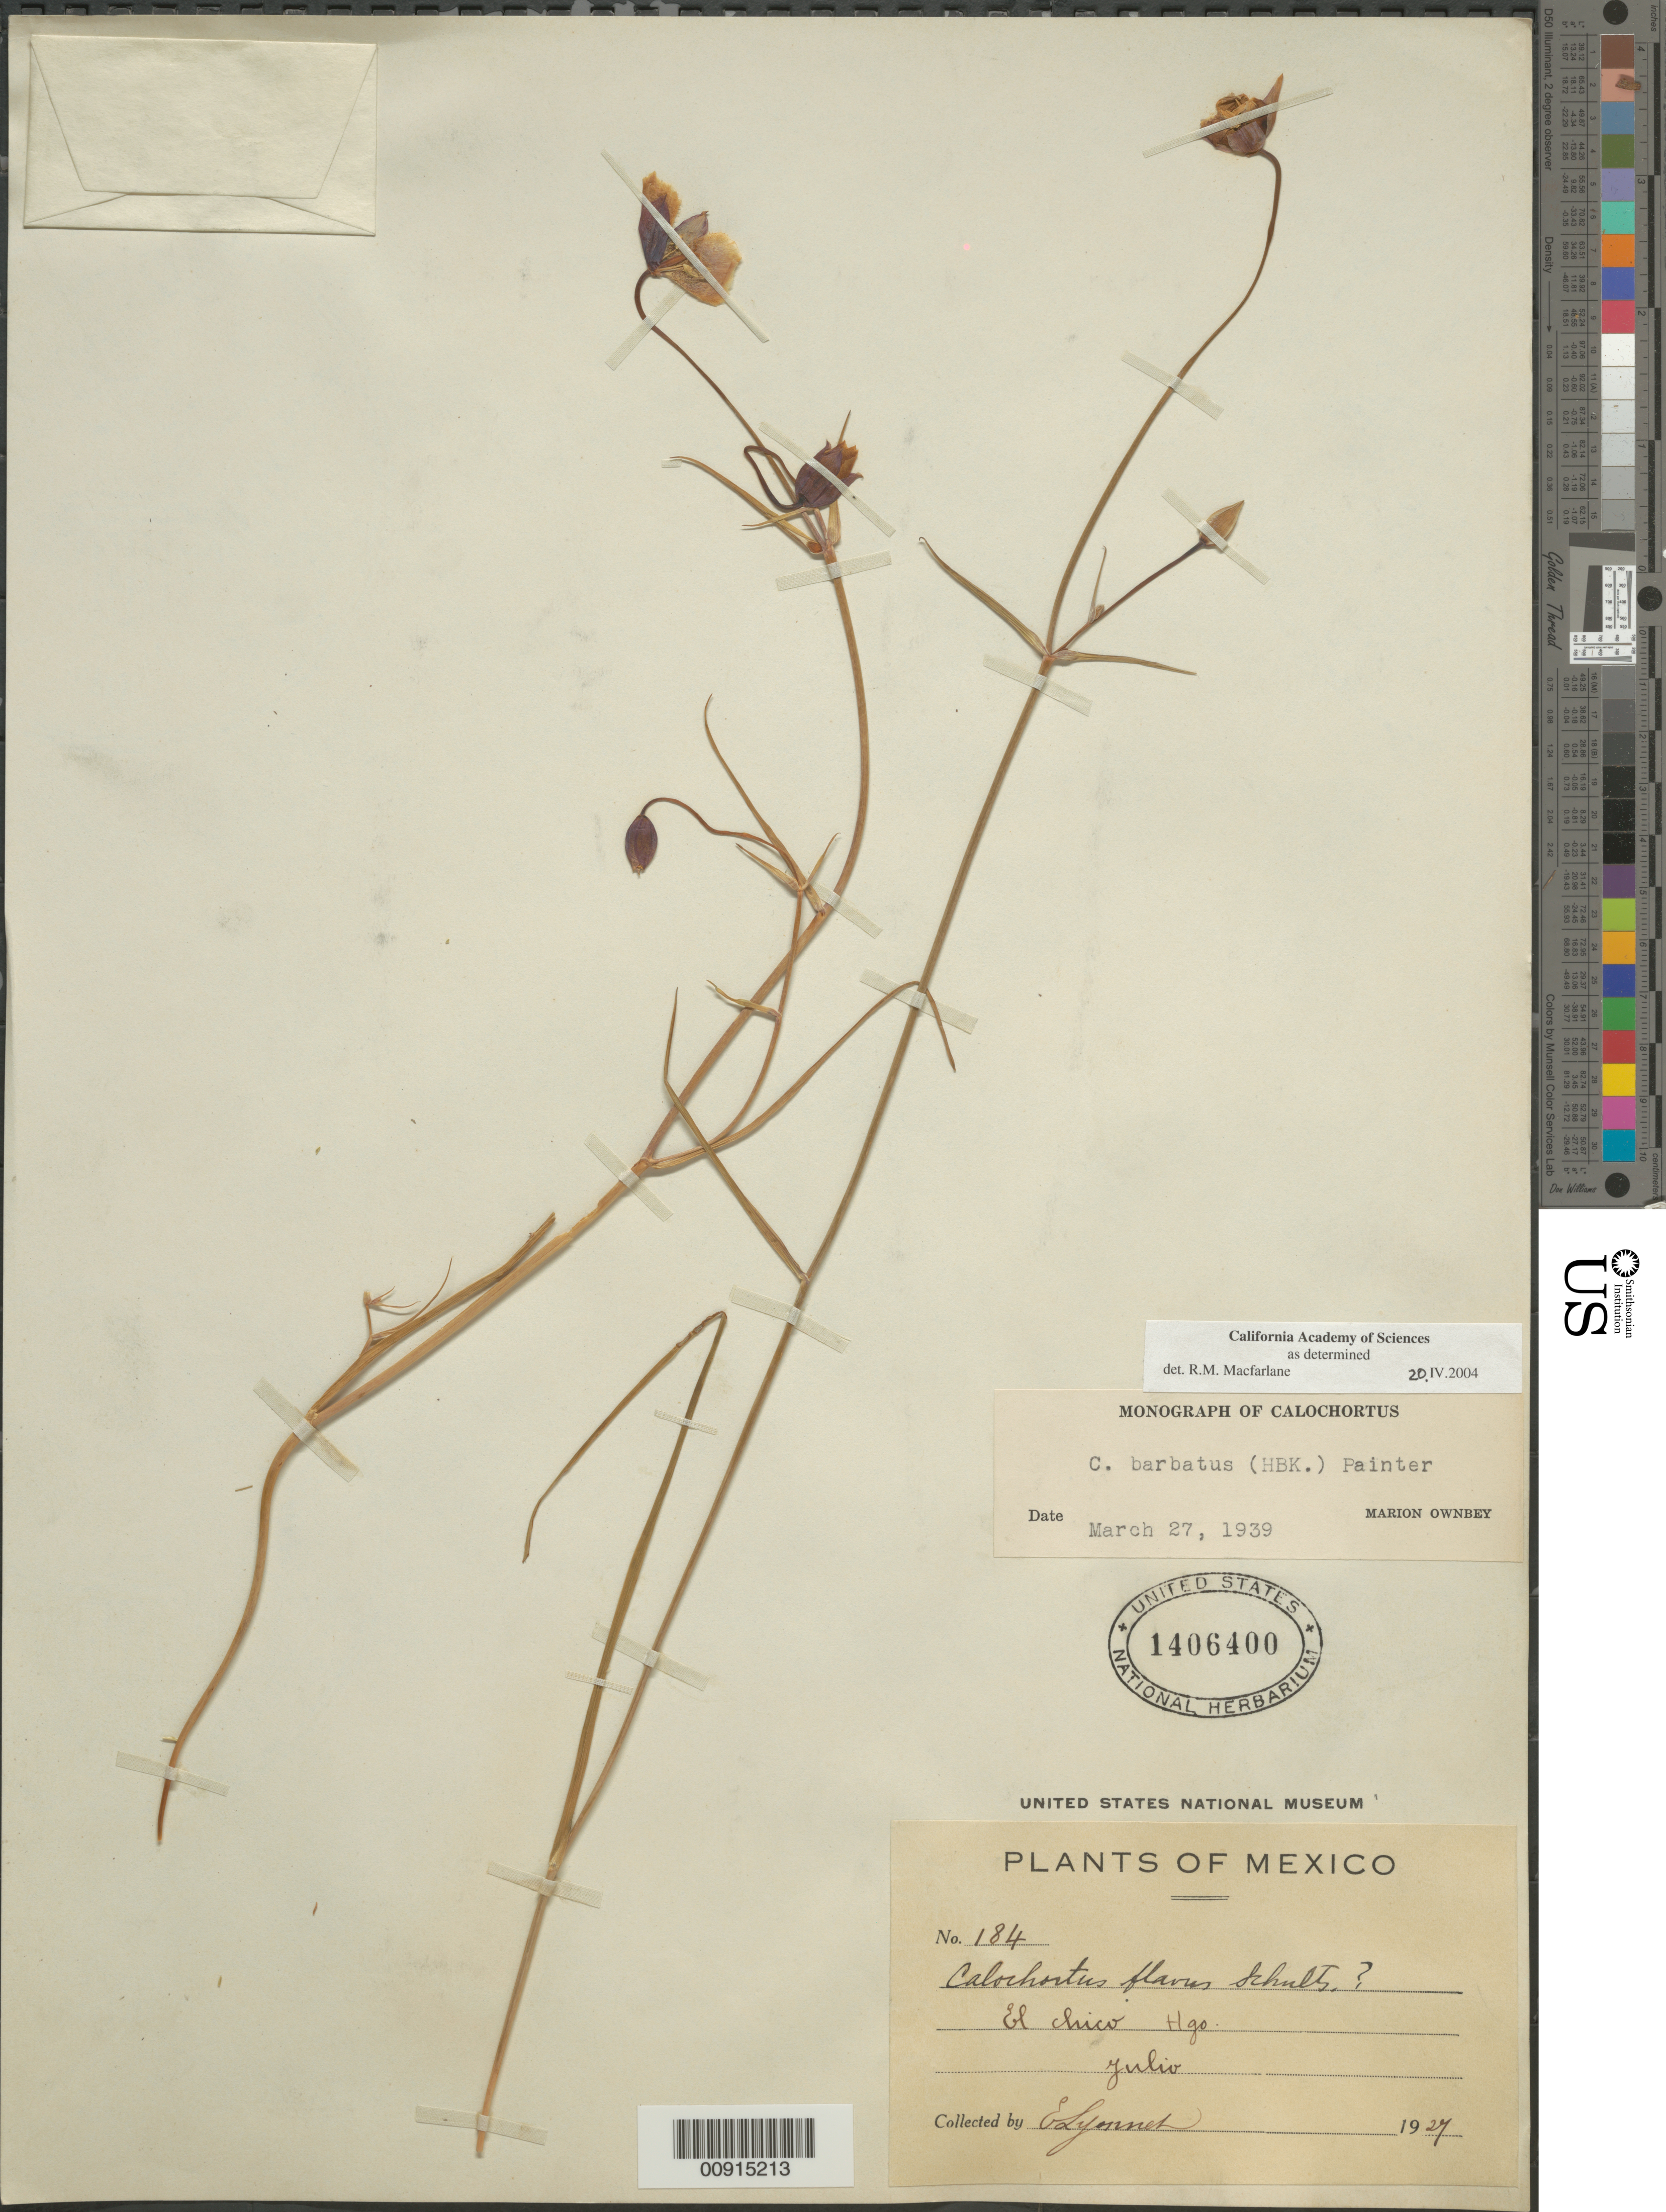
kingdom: Plantae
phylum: Tracheophyta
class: Liliopsida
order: Liliales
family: Liliaceae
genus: Calochortus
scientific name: Calochortus barbatus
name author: (Kunth) J.H. Painter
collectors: Bro. E. Lyonnet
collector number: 184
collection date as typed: Jul 1927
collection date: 1927-07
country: Mexico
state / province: Hidalgo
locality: El Chico, Hidalgo.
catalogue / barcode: US 1406400